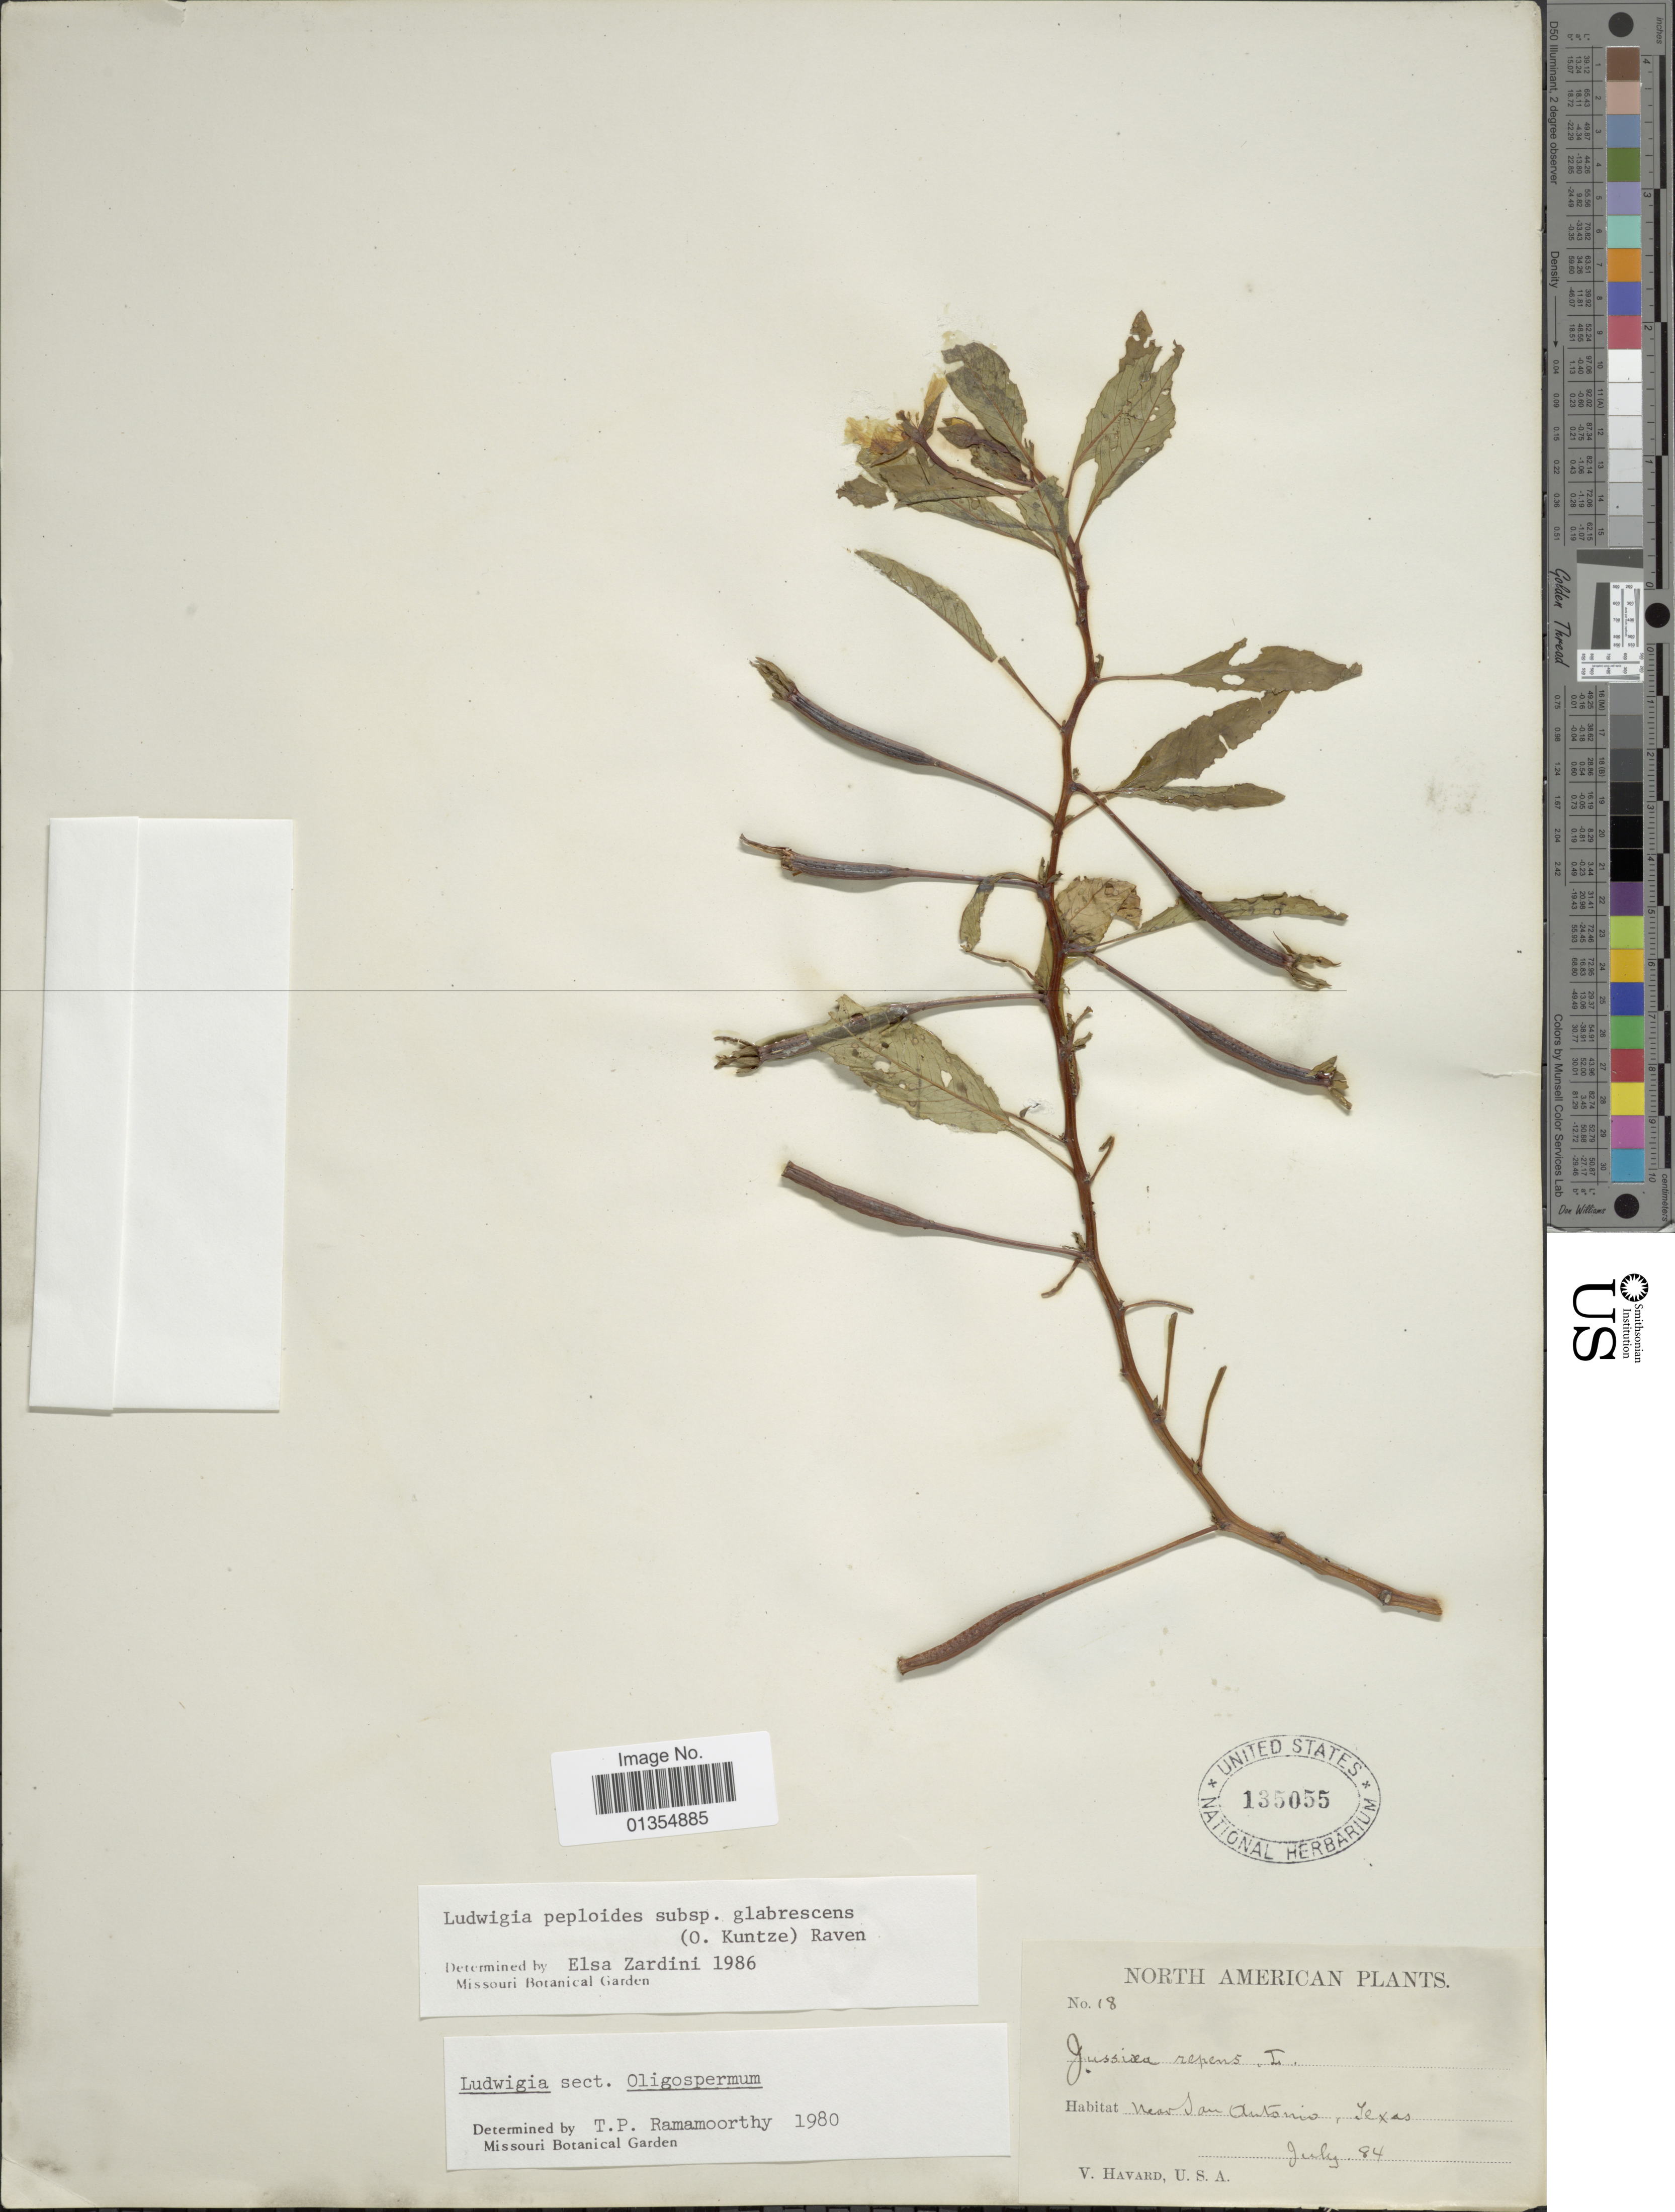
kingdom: Plantae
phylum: Tracheophyta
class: Magnoliopsida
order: Myrtales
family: Onagraceae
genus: Ludwigia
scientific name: Ludwigia peploides subsp. glabrescens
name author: (Kuntze) P.H. Raven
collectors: V. Havard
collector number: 18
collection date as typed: Transcribed d/m/y: /7/84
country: United States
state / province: Texas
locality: North America, Near San Antonio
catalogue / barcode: US 135055